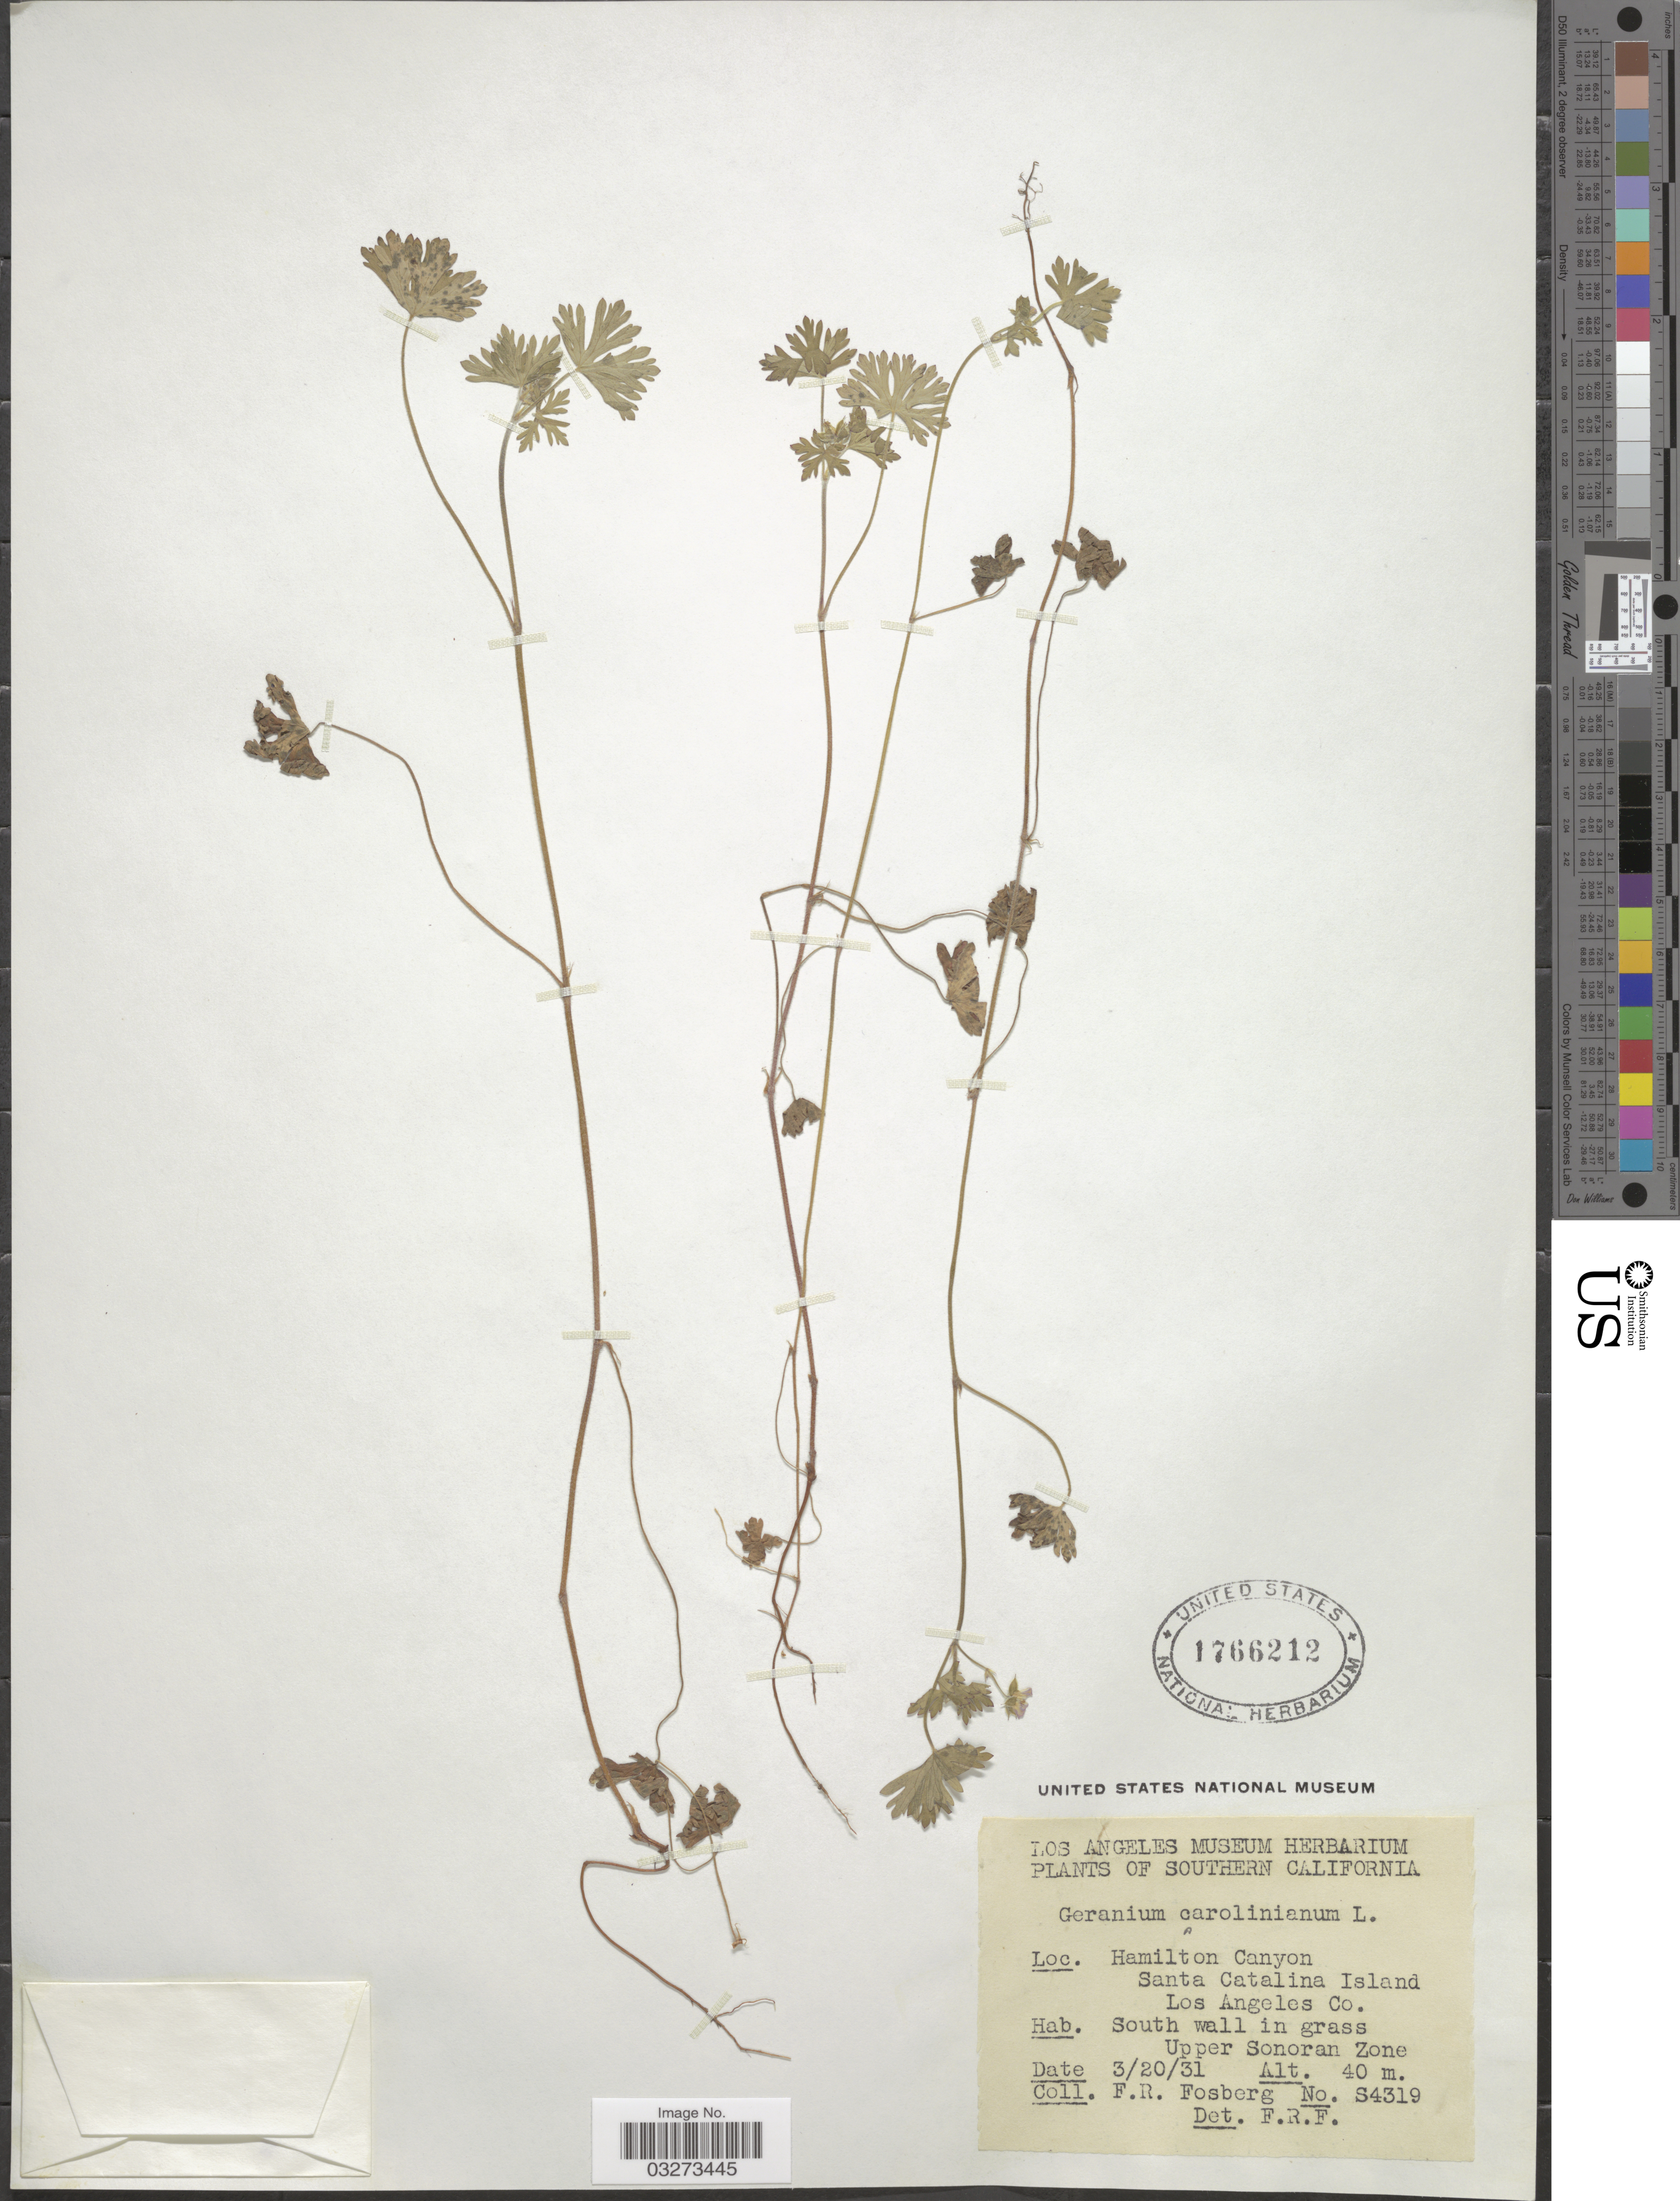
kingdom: Plantae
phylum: Tracheophyta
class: Magnoliopsida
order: Geraniales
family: Geraniaceae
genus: Geranium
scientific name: Geranium carolinianum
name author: L.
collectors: F. R. Fosberg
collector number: S4319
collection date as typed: Transcribed d/m/y: 20/3/31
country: United States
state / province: California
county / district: Los Angeles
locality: Southern California, Hamilton Canyon, Santa Catalina Island, Los Angeles Co., South wall in grass, Upper Sonoran Zone.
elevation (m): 40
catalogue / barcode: US 1766212